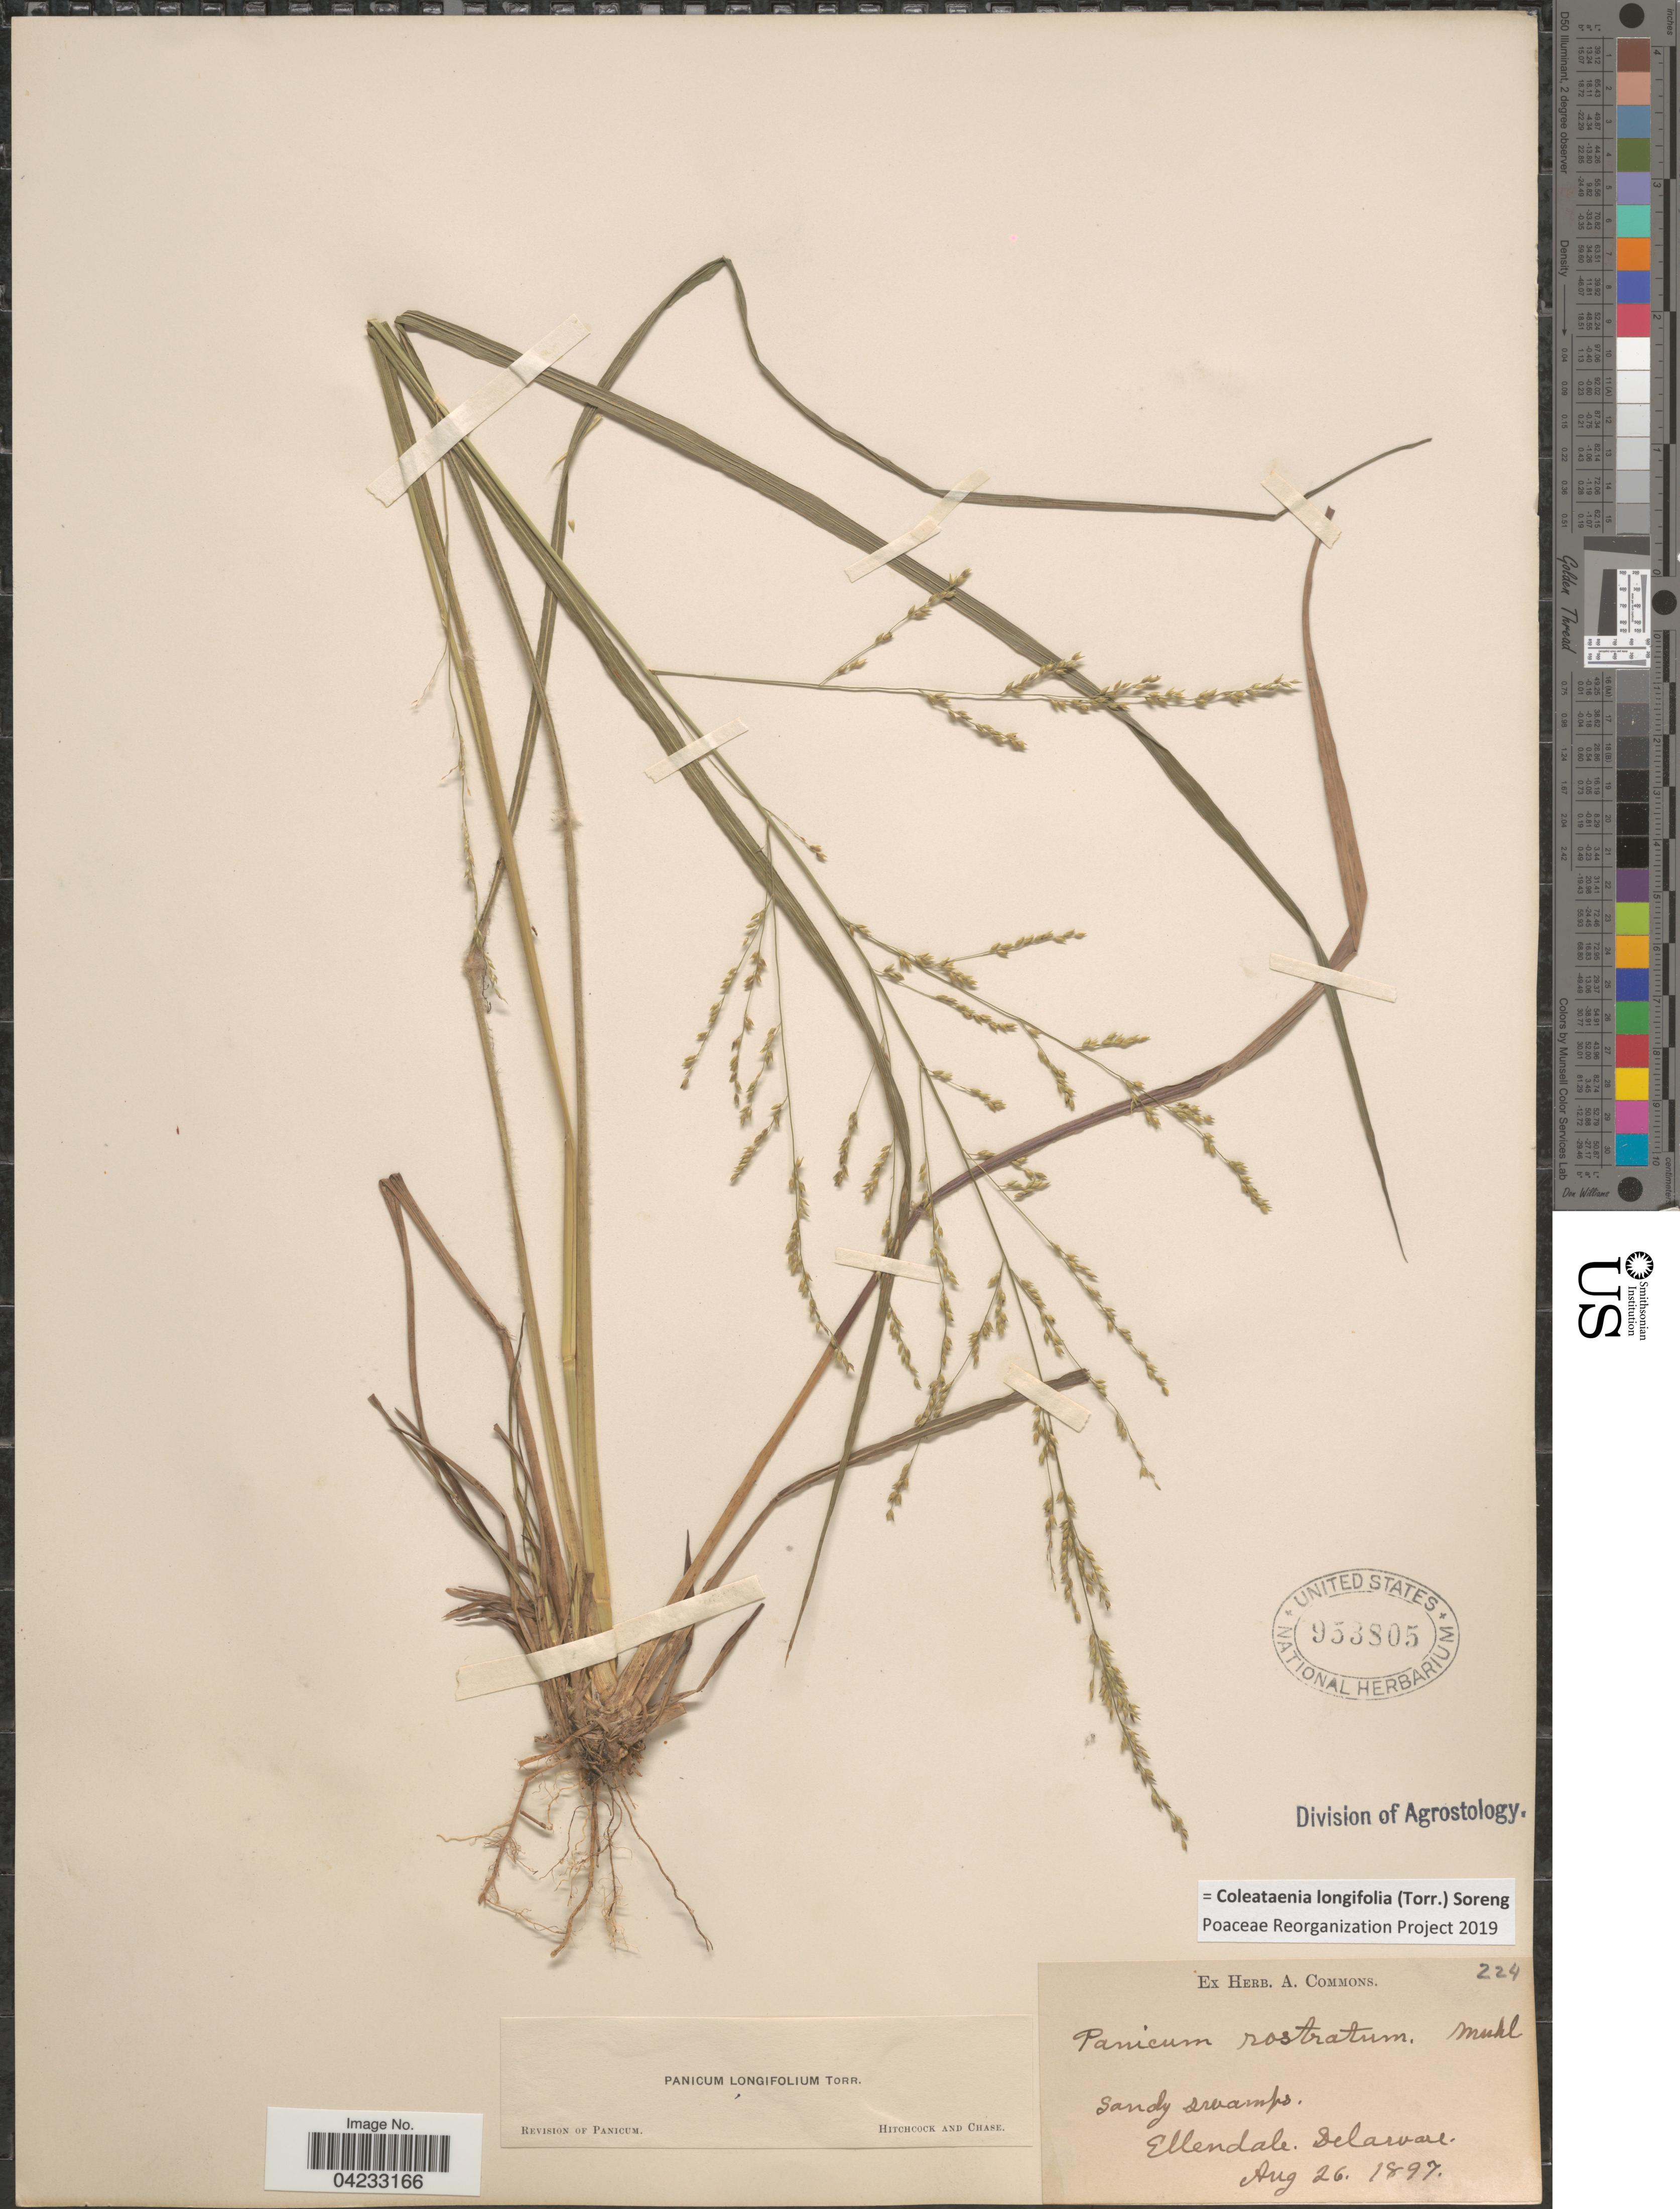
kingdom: Plantae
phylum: Tracheophyta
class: Liliopsida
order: Poales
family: Poaceae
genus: Coleataenia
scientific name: Coleataenia longifolia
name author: (Torr.) Soreng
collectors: ex herb. A. Commons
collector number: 224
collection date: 1897-08-26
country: United States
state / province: Delaware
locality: Sandy swamps. Ellendale.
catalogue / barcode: US 953805